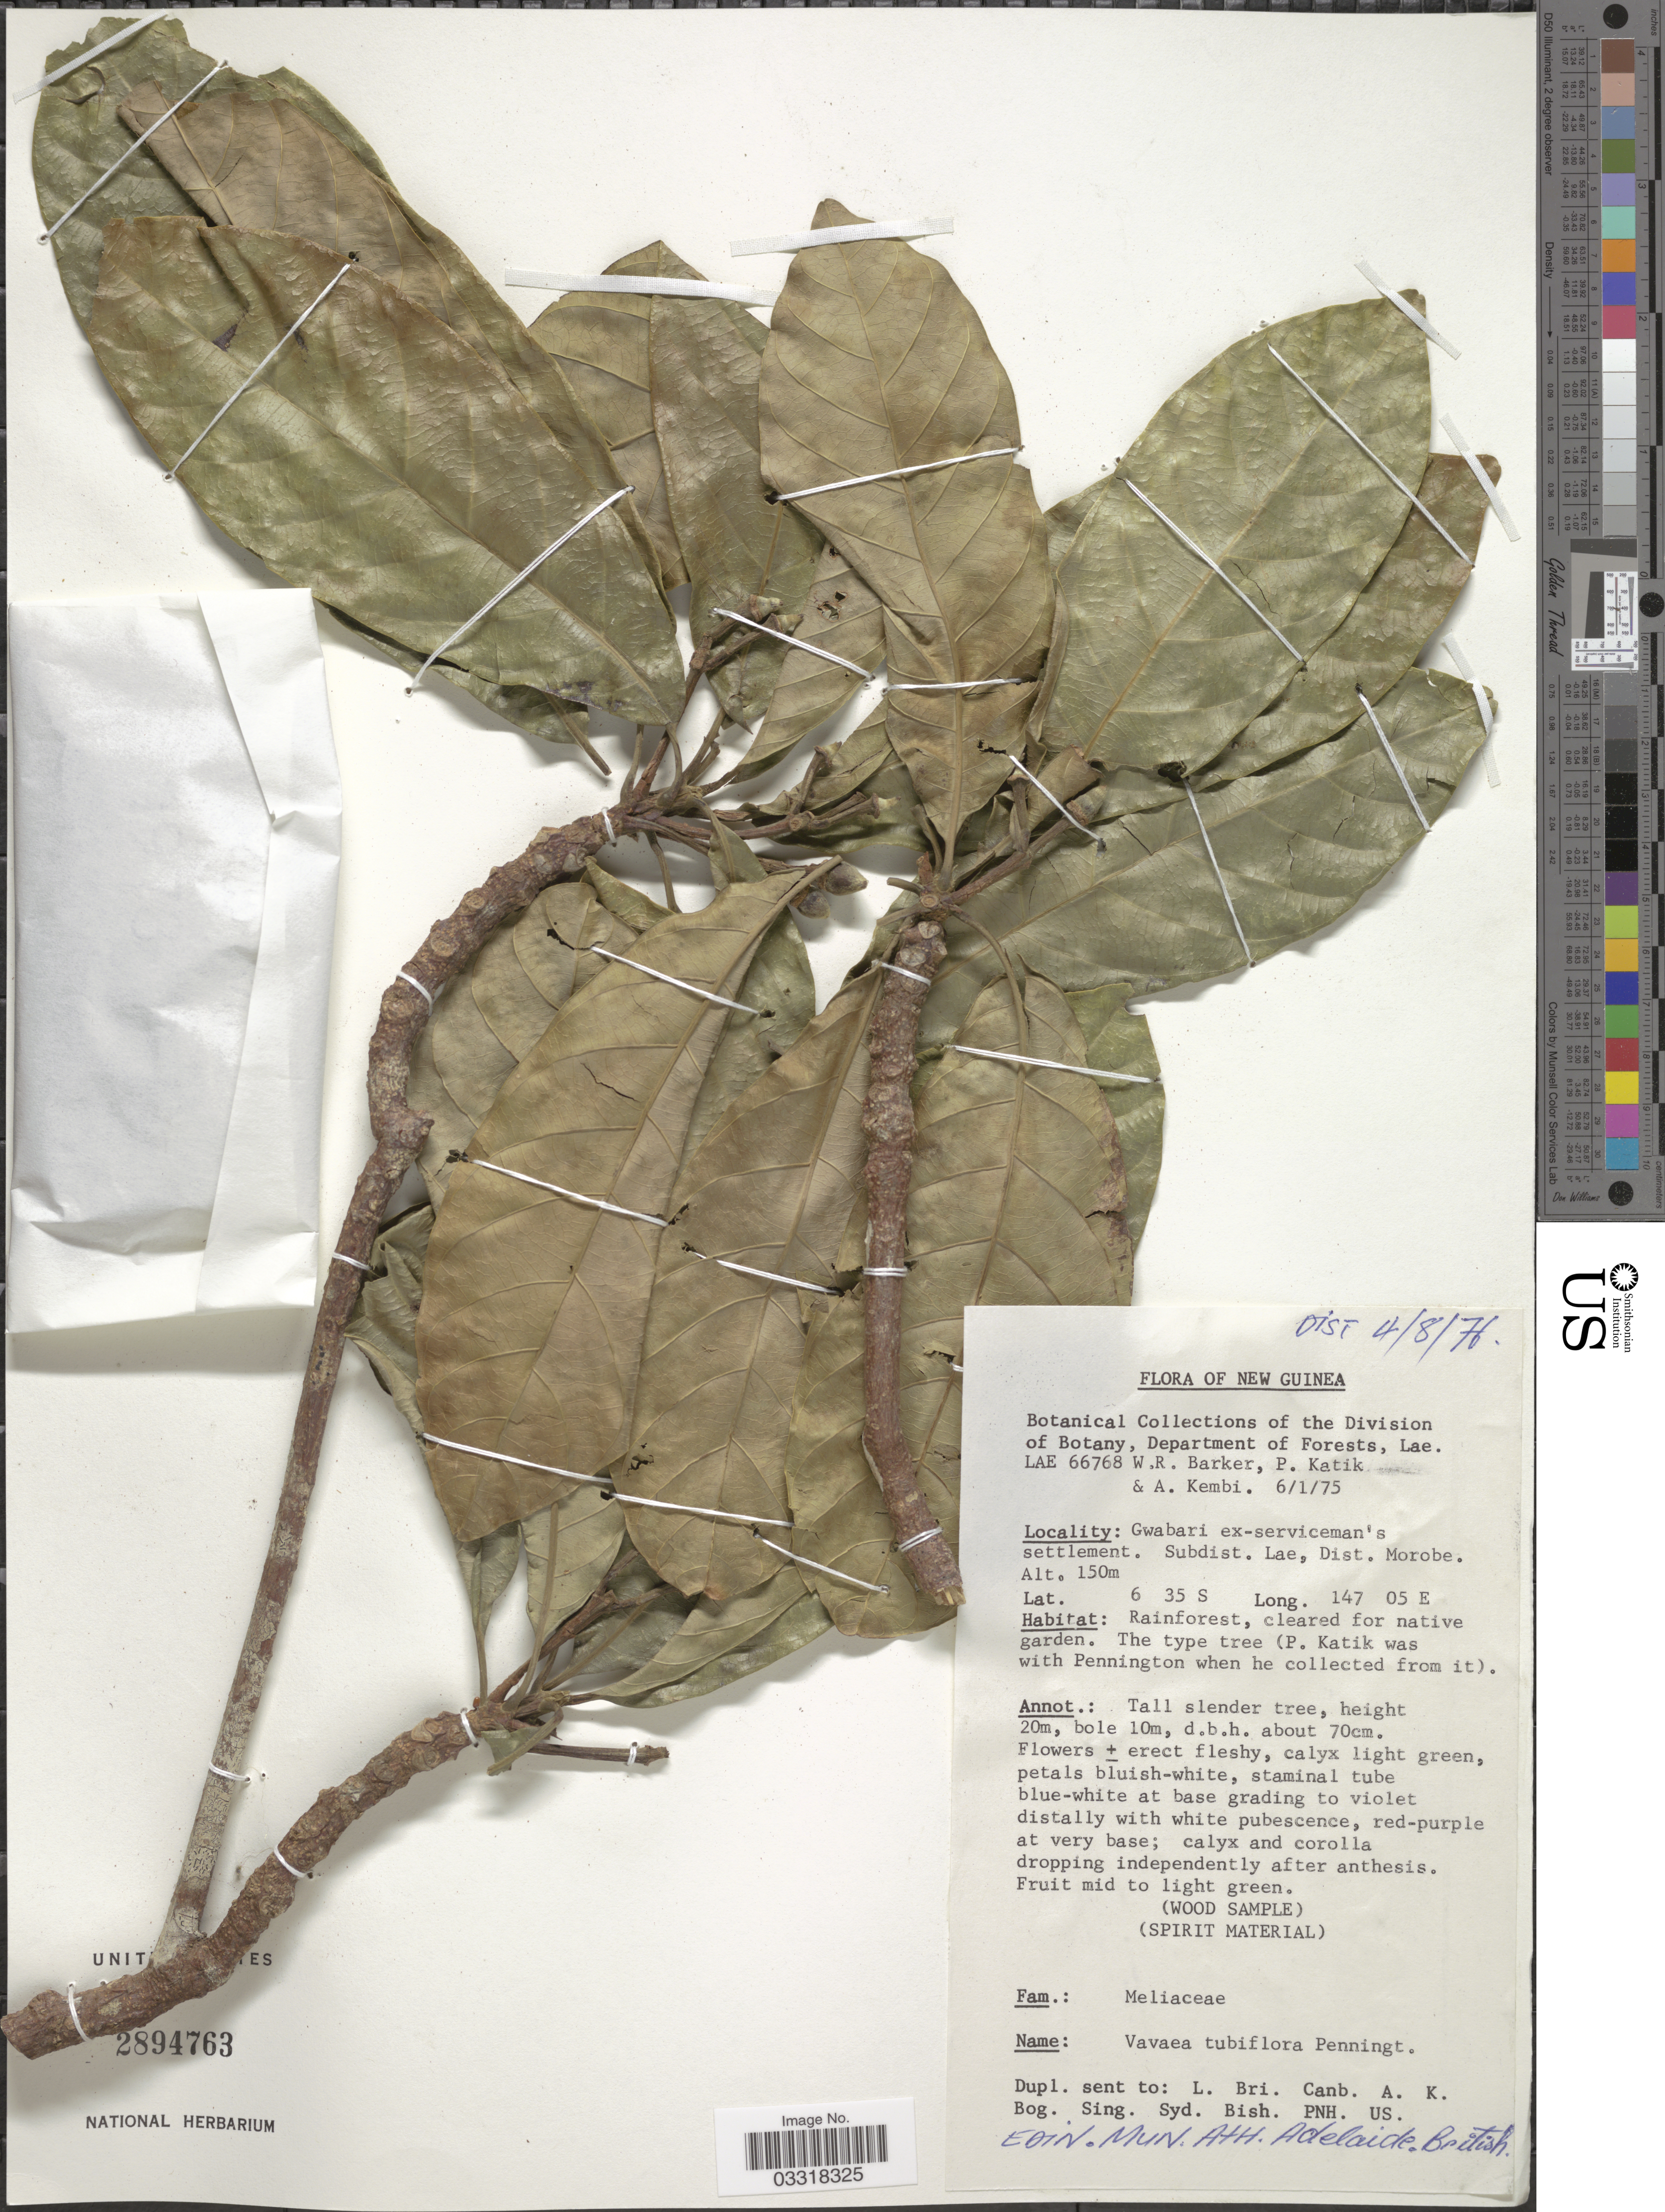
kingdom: Plantae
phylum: Tracheophyta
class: Magnoliopsida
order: Sapindales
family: Meliaceae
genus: Vavaea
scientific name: Vavaea tubiflora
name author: T.D. Penn.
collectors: W. R. Barker, P. Katik & A. Kembi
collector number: LAE66768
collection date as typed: Transcribed d/m/y: 6/1/75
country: Papua New Guinea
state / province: Morobe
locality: New Guinea. Gwabari ex-serviceman's settlement. Subdist. Lae, Dist. Morobe.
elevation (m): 150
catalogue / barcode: US 2894763